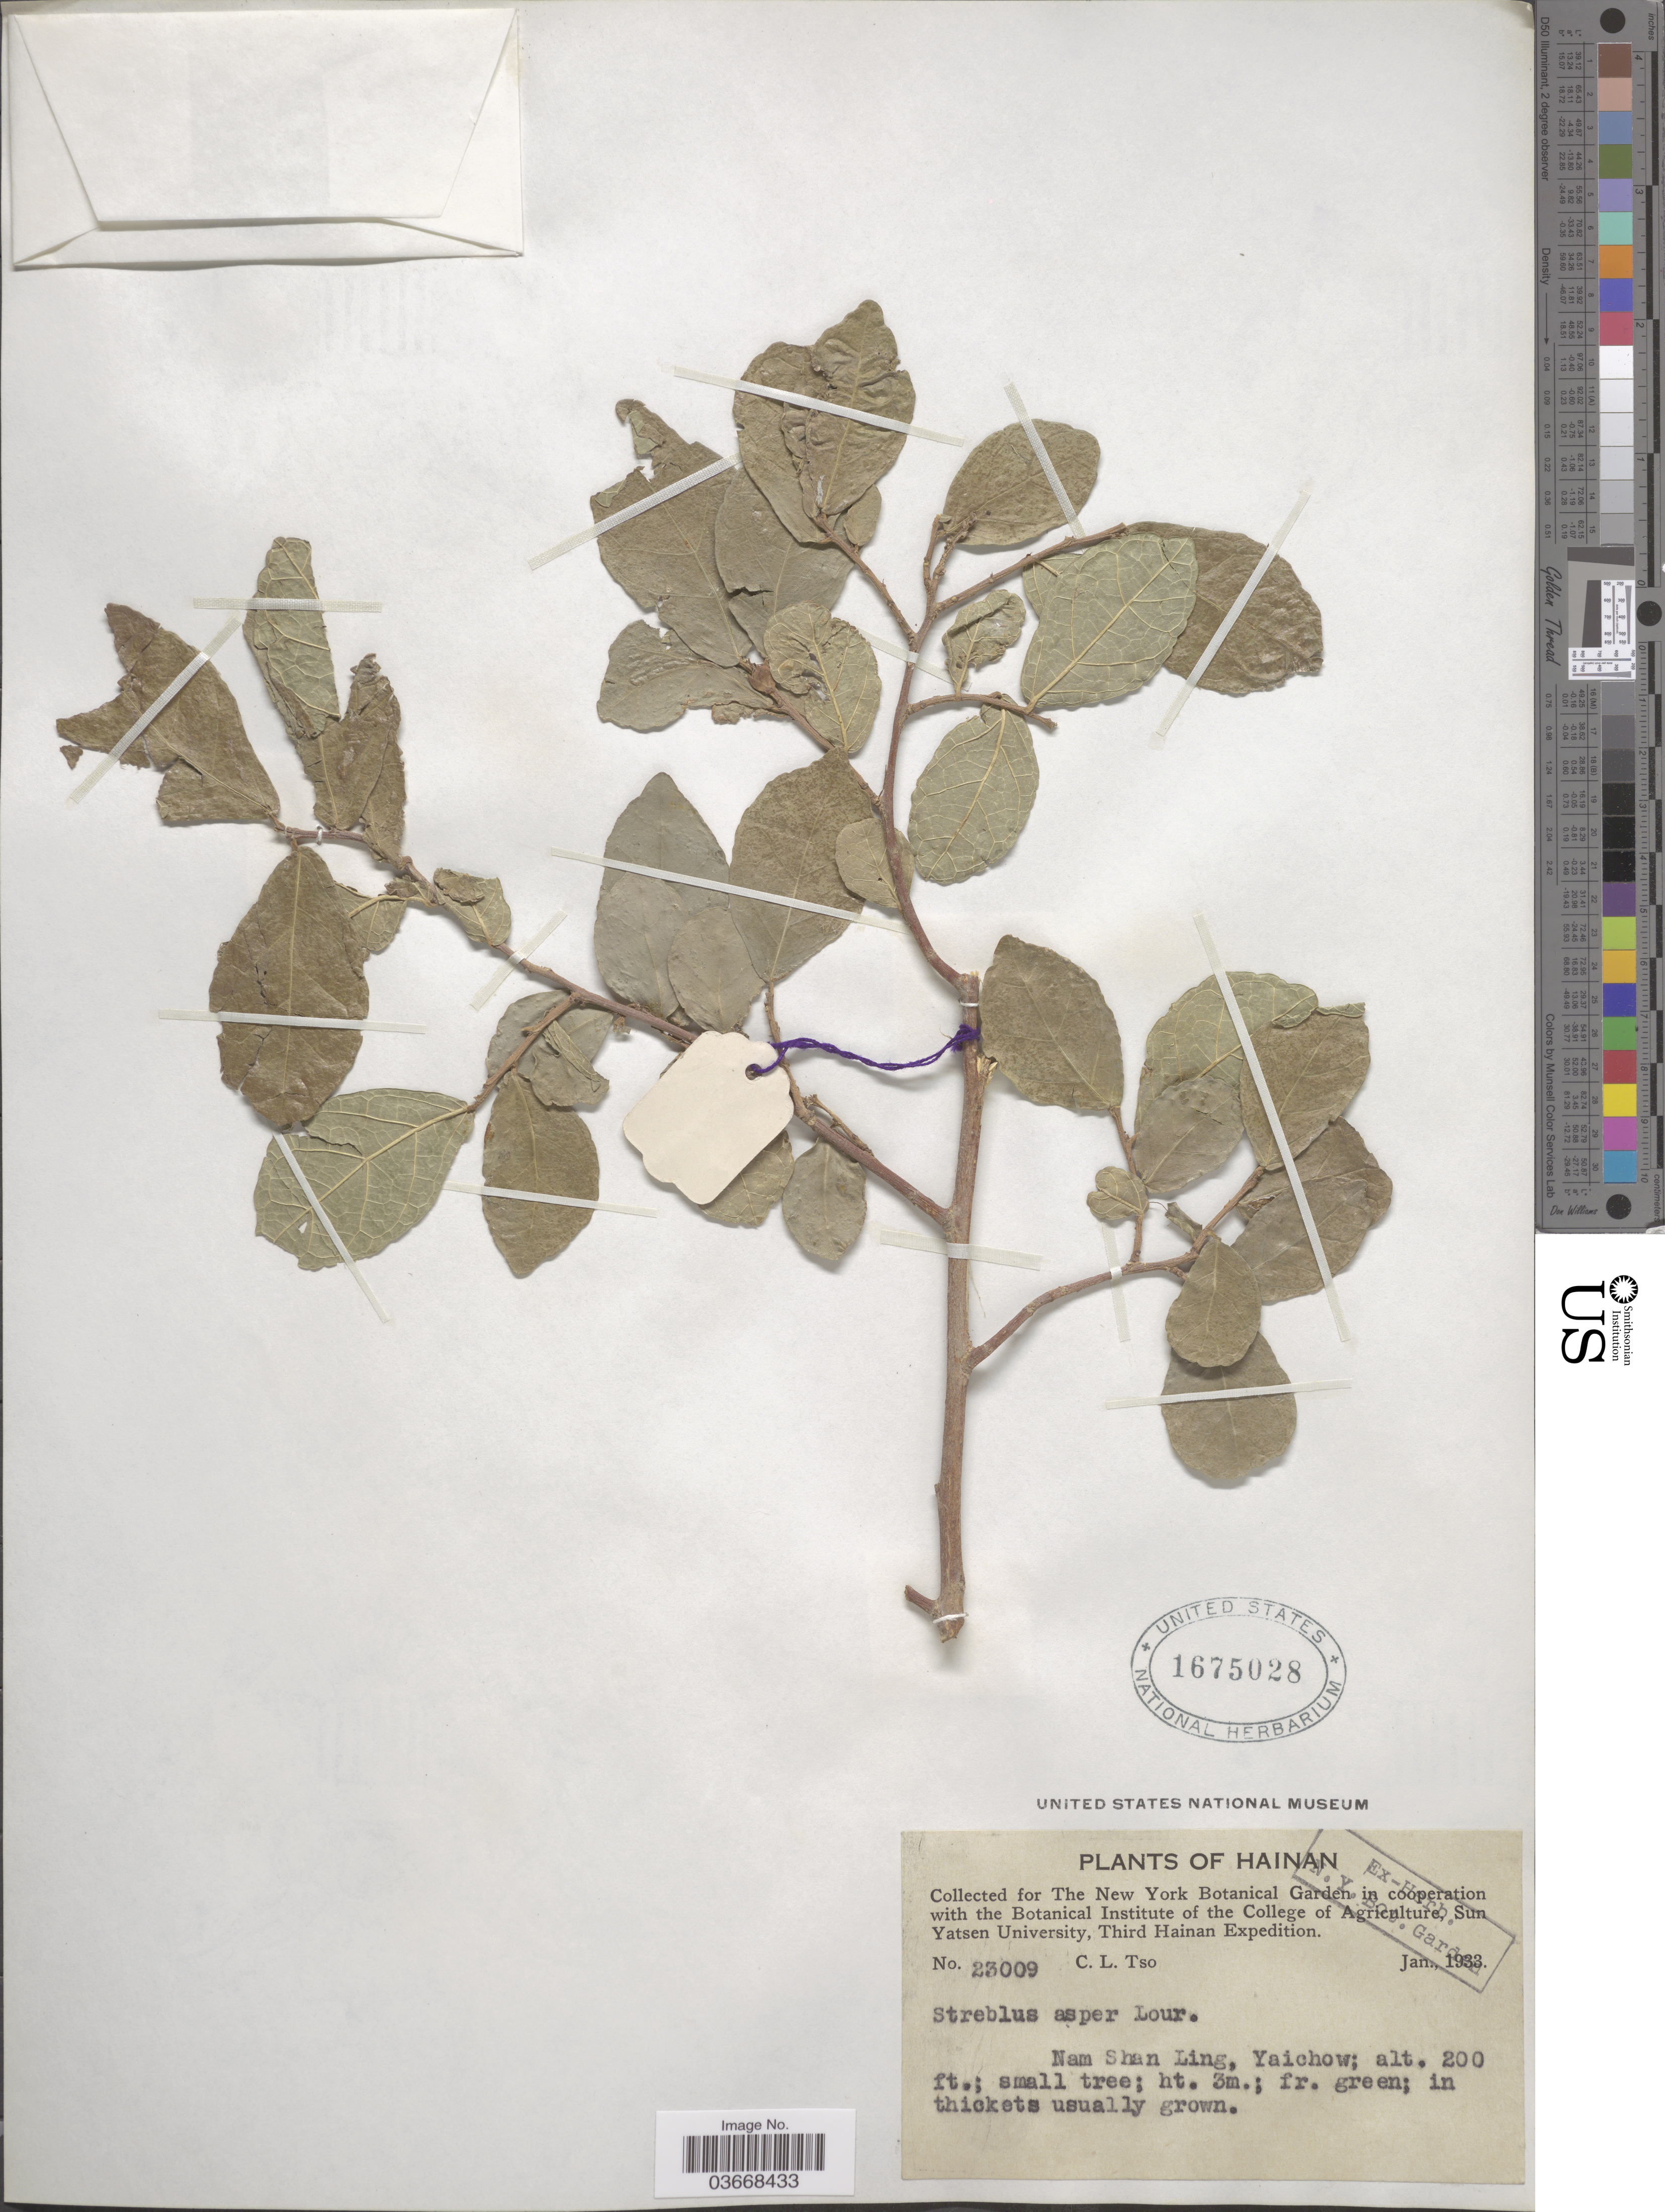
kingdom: Plantae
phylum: Tracheophyta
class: Magnoliopsida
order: Rosales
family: Moraceae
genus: Streblus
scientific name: Streblus asper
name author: Lour.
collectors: C. Tso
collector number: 23009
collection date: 1933-01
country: China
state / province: Hainan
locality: Nam Shan Ling, Yaichow.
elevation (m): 61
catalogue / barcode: US 1675028